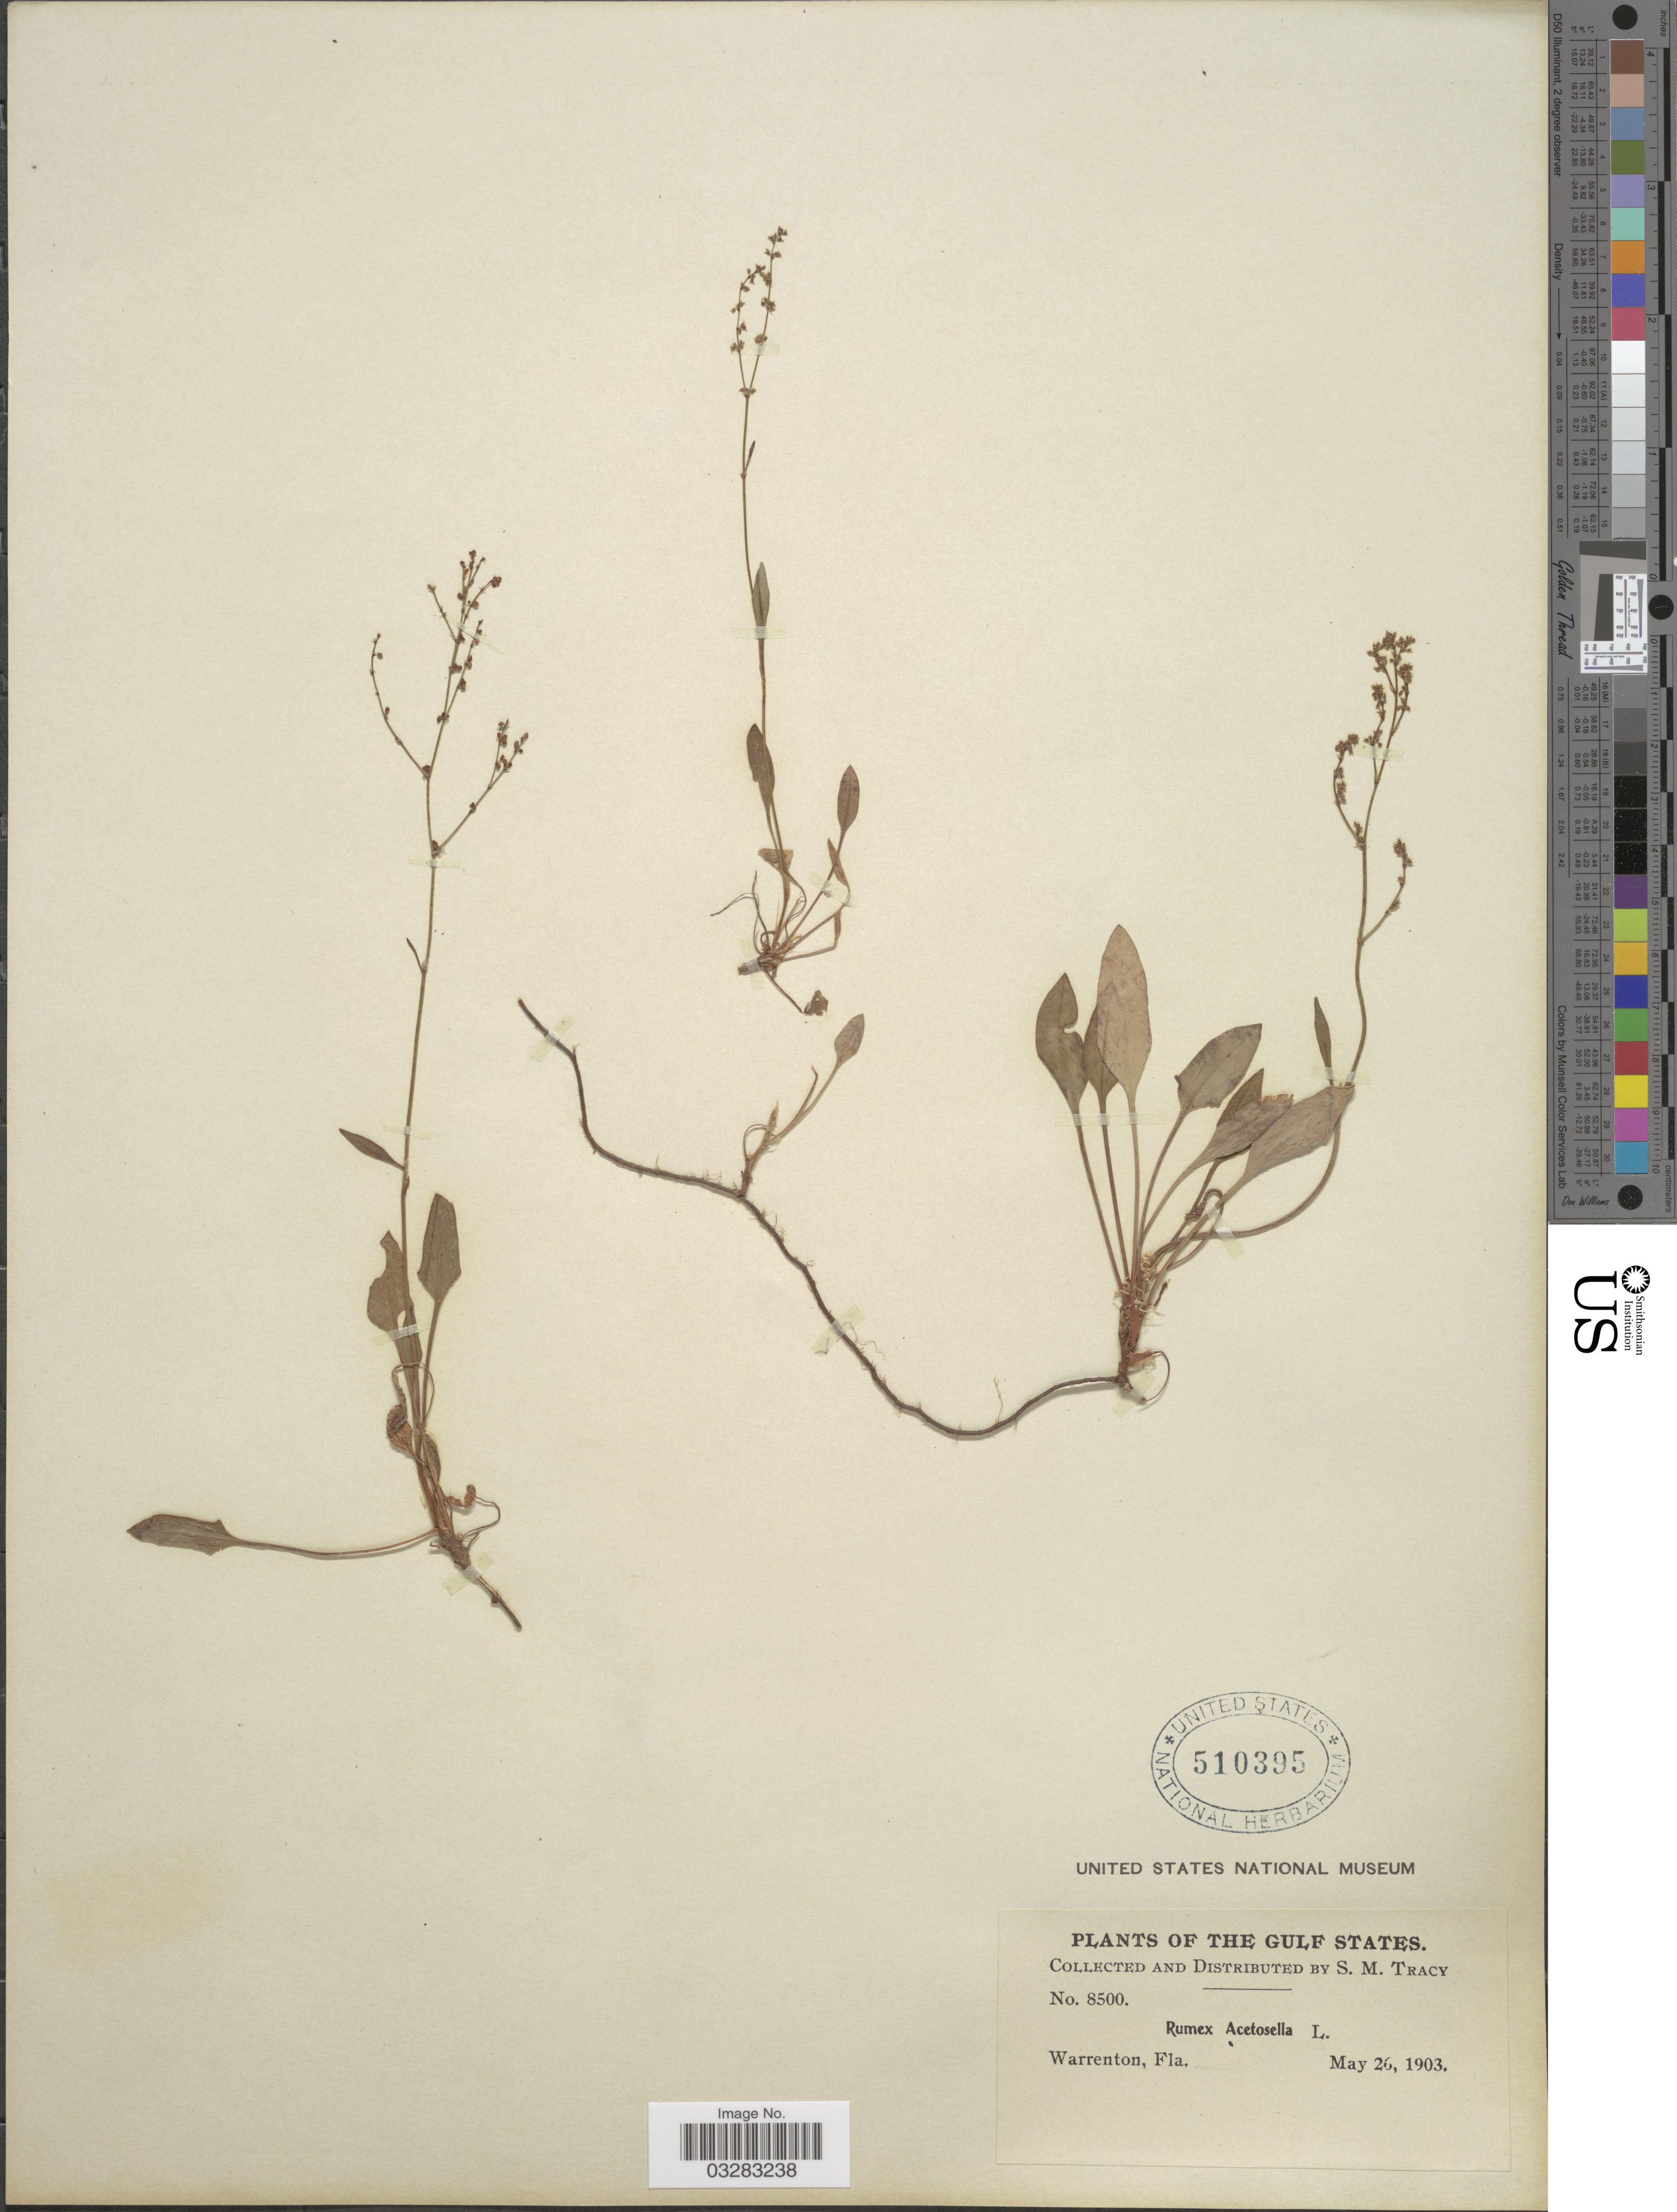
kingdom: Plantae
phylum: Tracheophyta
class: Magnoliopsida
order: Caryophyllales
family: Polygonaceae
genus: Rumex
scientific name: Rumex acetosella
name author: L.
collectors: S. M. Tracy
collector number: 8500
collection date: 1903-05-26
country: United States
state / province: Florida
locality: The Gulf States. Warrenton.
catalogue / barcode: US 510395